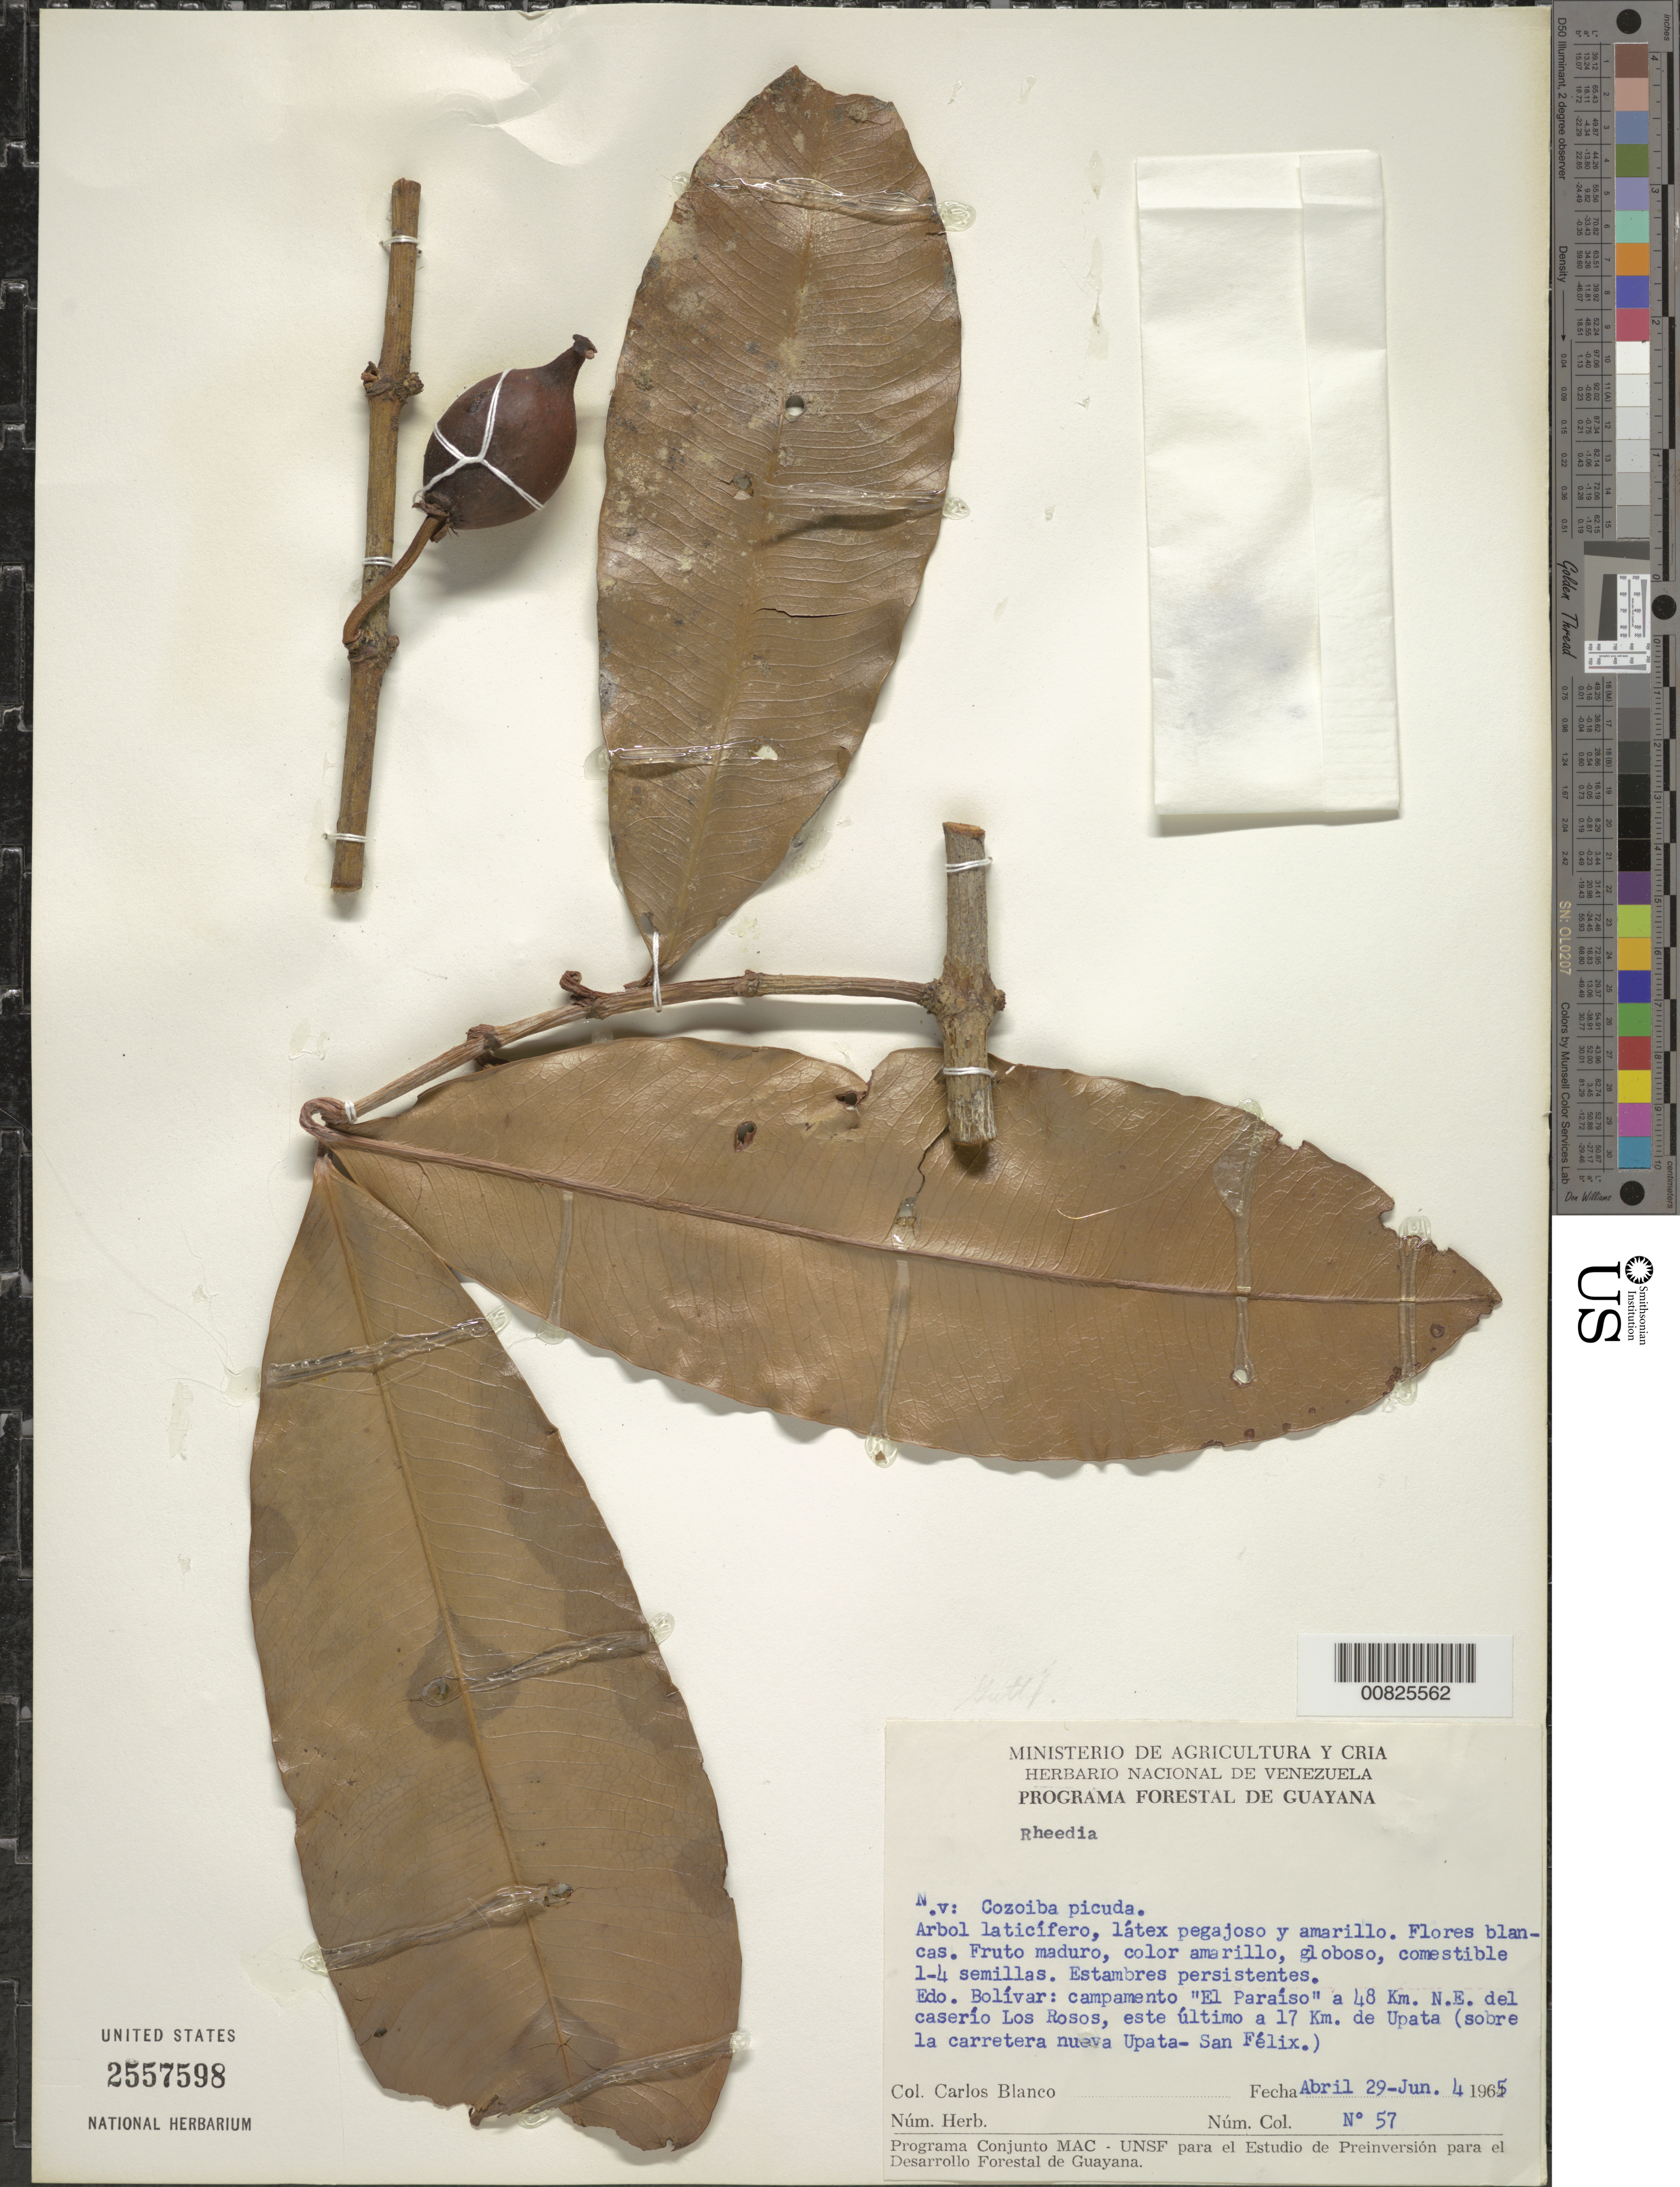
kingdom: Plantae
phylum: Tracheophyta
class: Magnoliopsida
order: Malpighiales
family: Clusiaceae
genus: Garcinia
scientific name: Garcinia sp.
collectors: C. A. Blanco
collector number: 57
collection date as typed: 29-Apr-65 to June 4 1965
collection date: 1965-04-29/1965-06-04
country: Venezuela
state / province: Bolívar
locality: Campamento "El Paraiso" a 48 km NE del caserío Los Rosos, este ultimo aprox. 17 km de Upata (sobre la carretera nueva Upata-San Felix)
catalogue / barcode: US 2557598